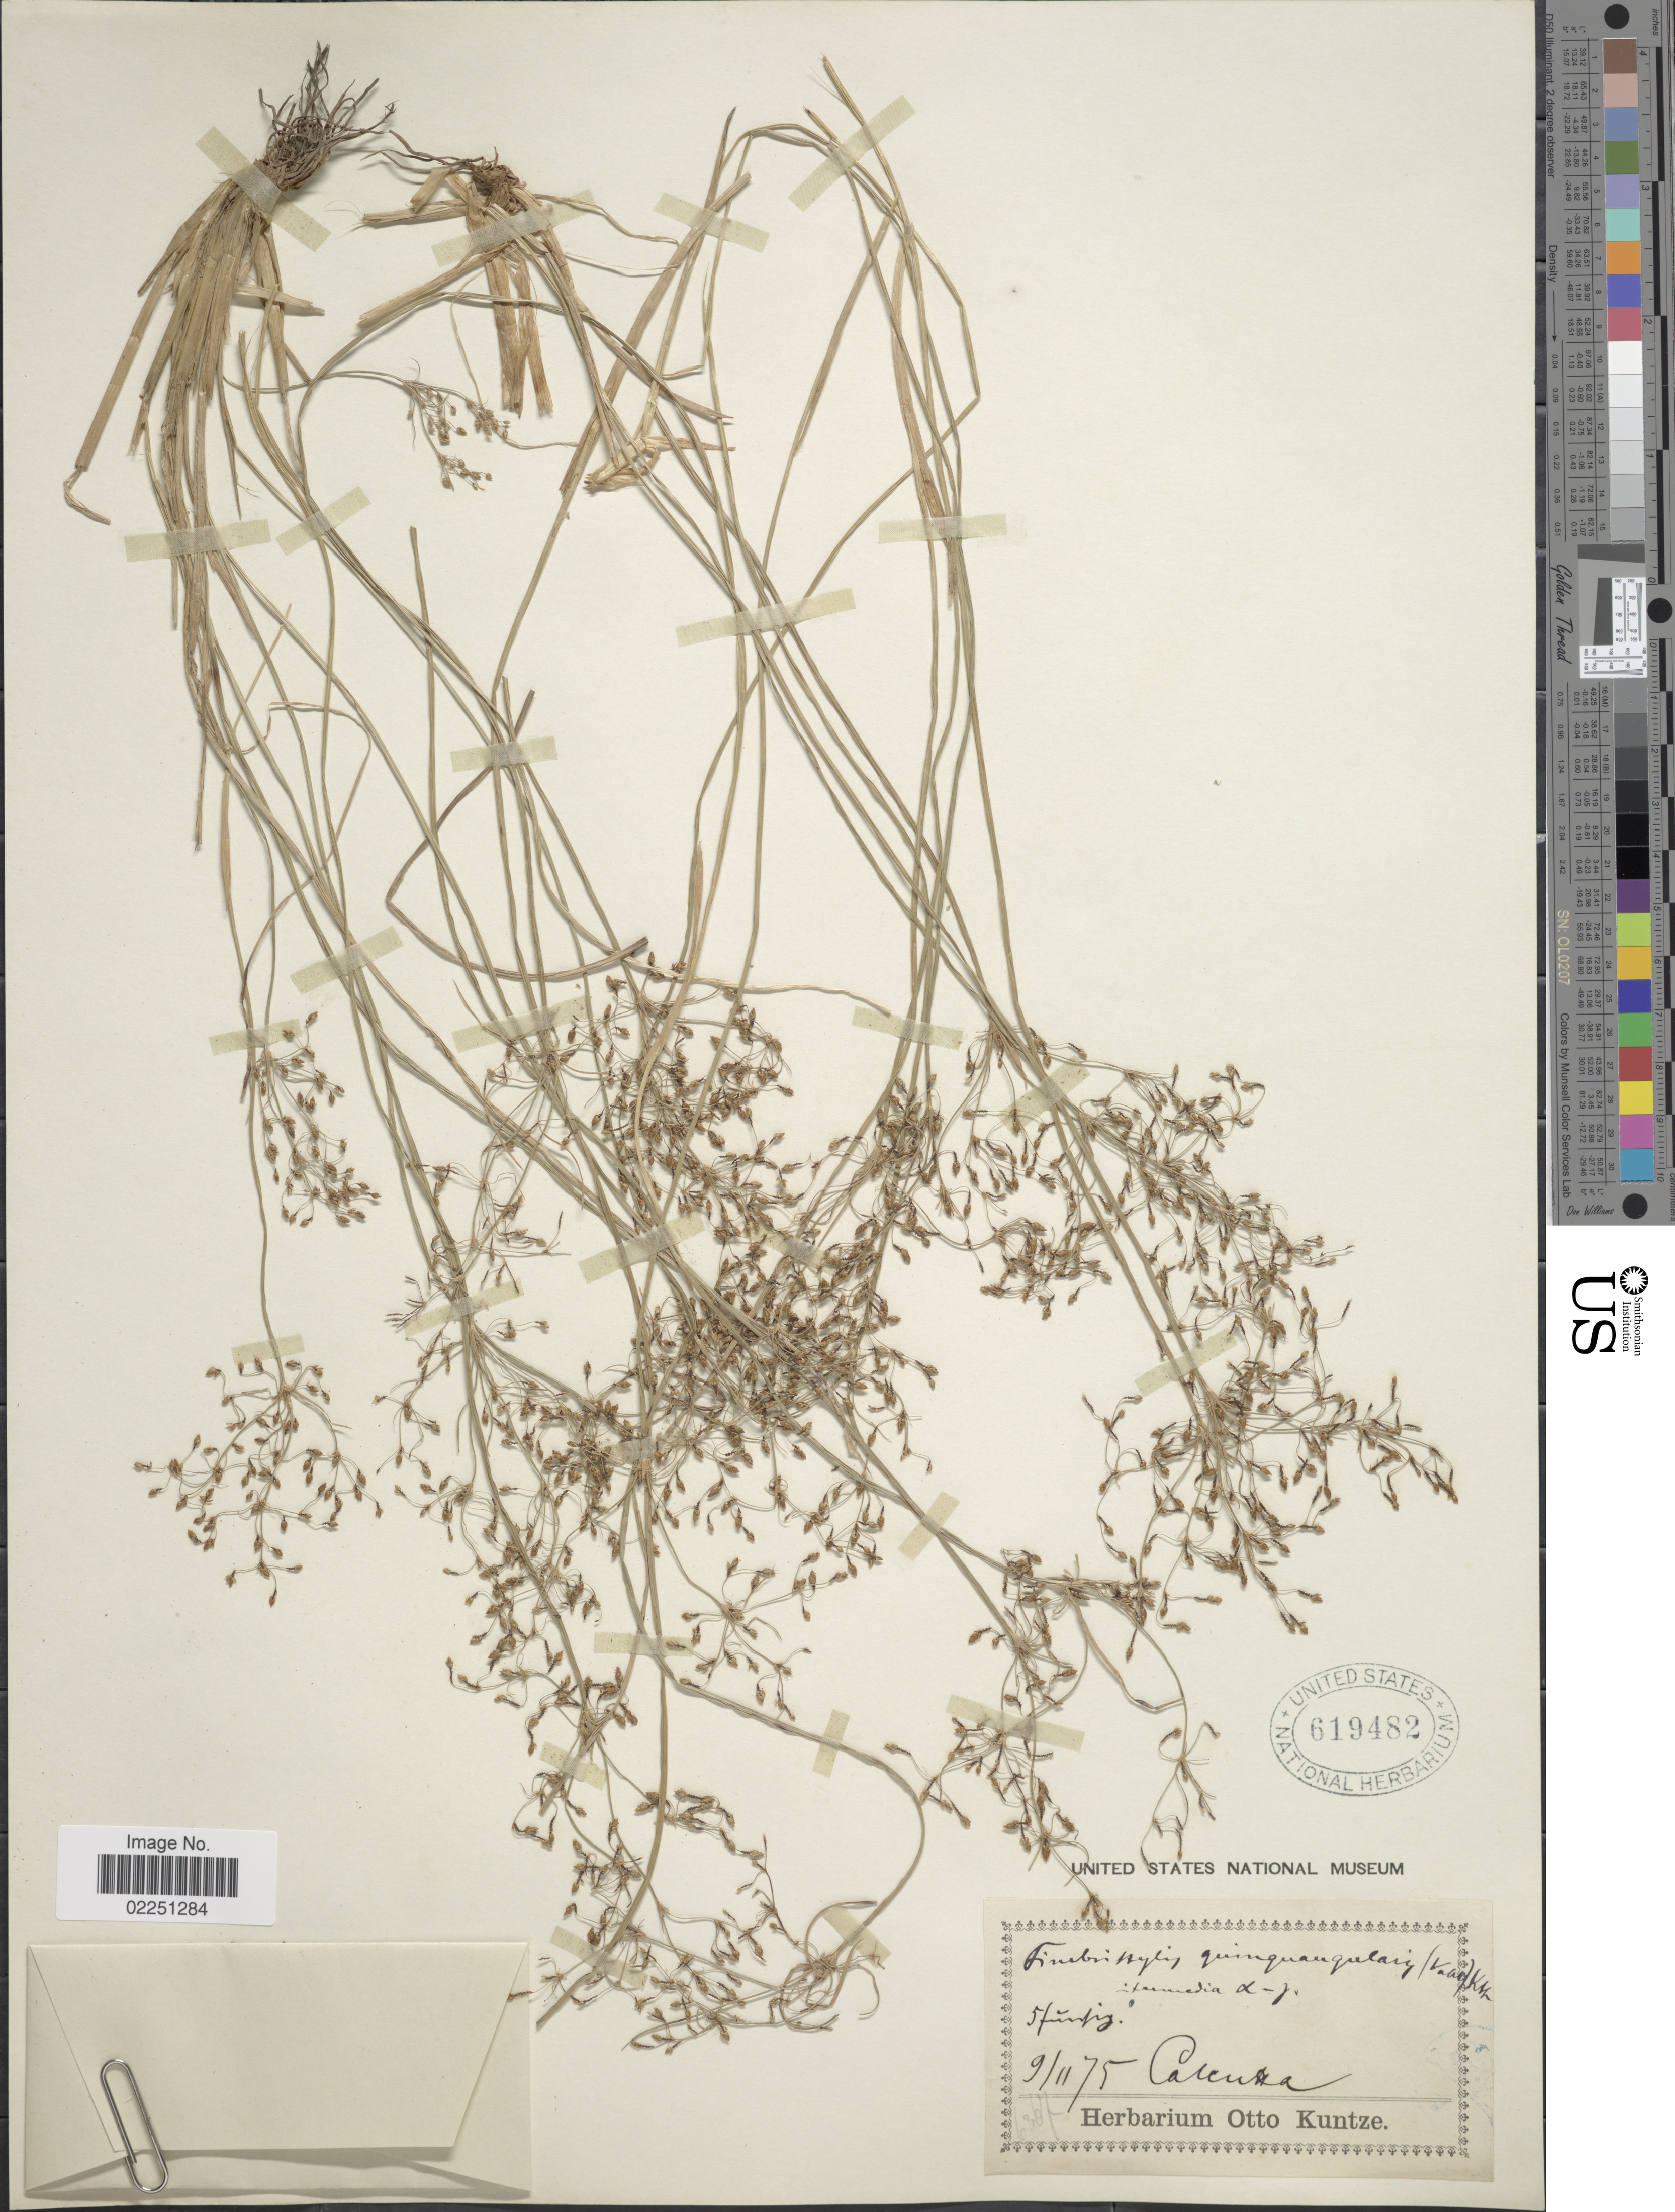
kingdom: Plantae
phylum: Tracheophyta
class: Liliopsida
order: Poales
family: Cyperaceae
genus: Fimbristylis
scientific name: Fimbristylis quinquangularis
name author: (Vahl) Kunth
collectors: ex herb. Otto Kuntze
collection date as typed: Transcribed d/m/y: 11/9/75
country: India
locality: Calcutta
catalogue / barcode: US 619482